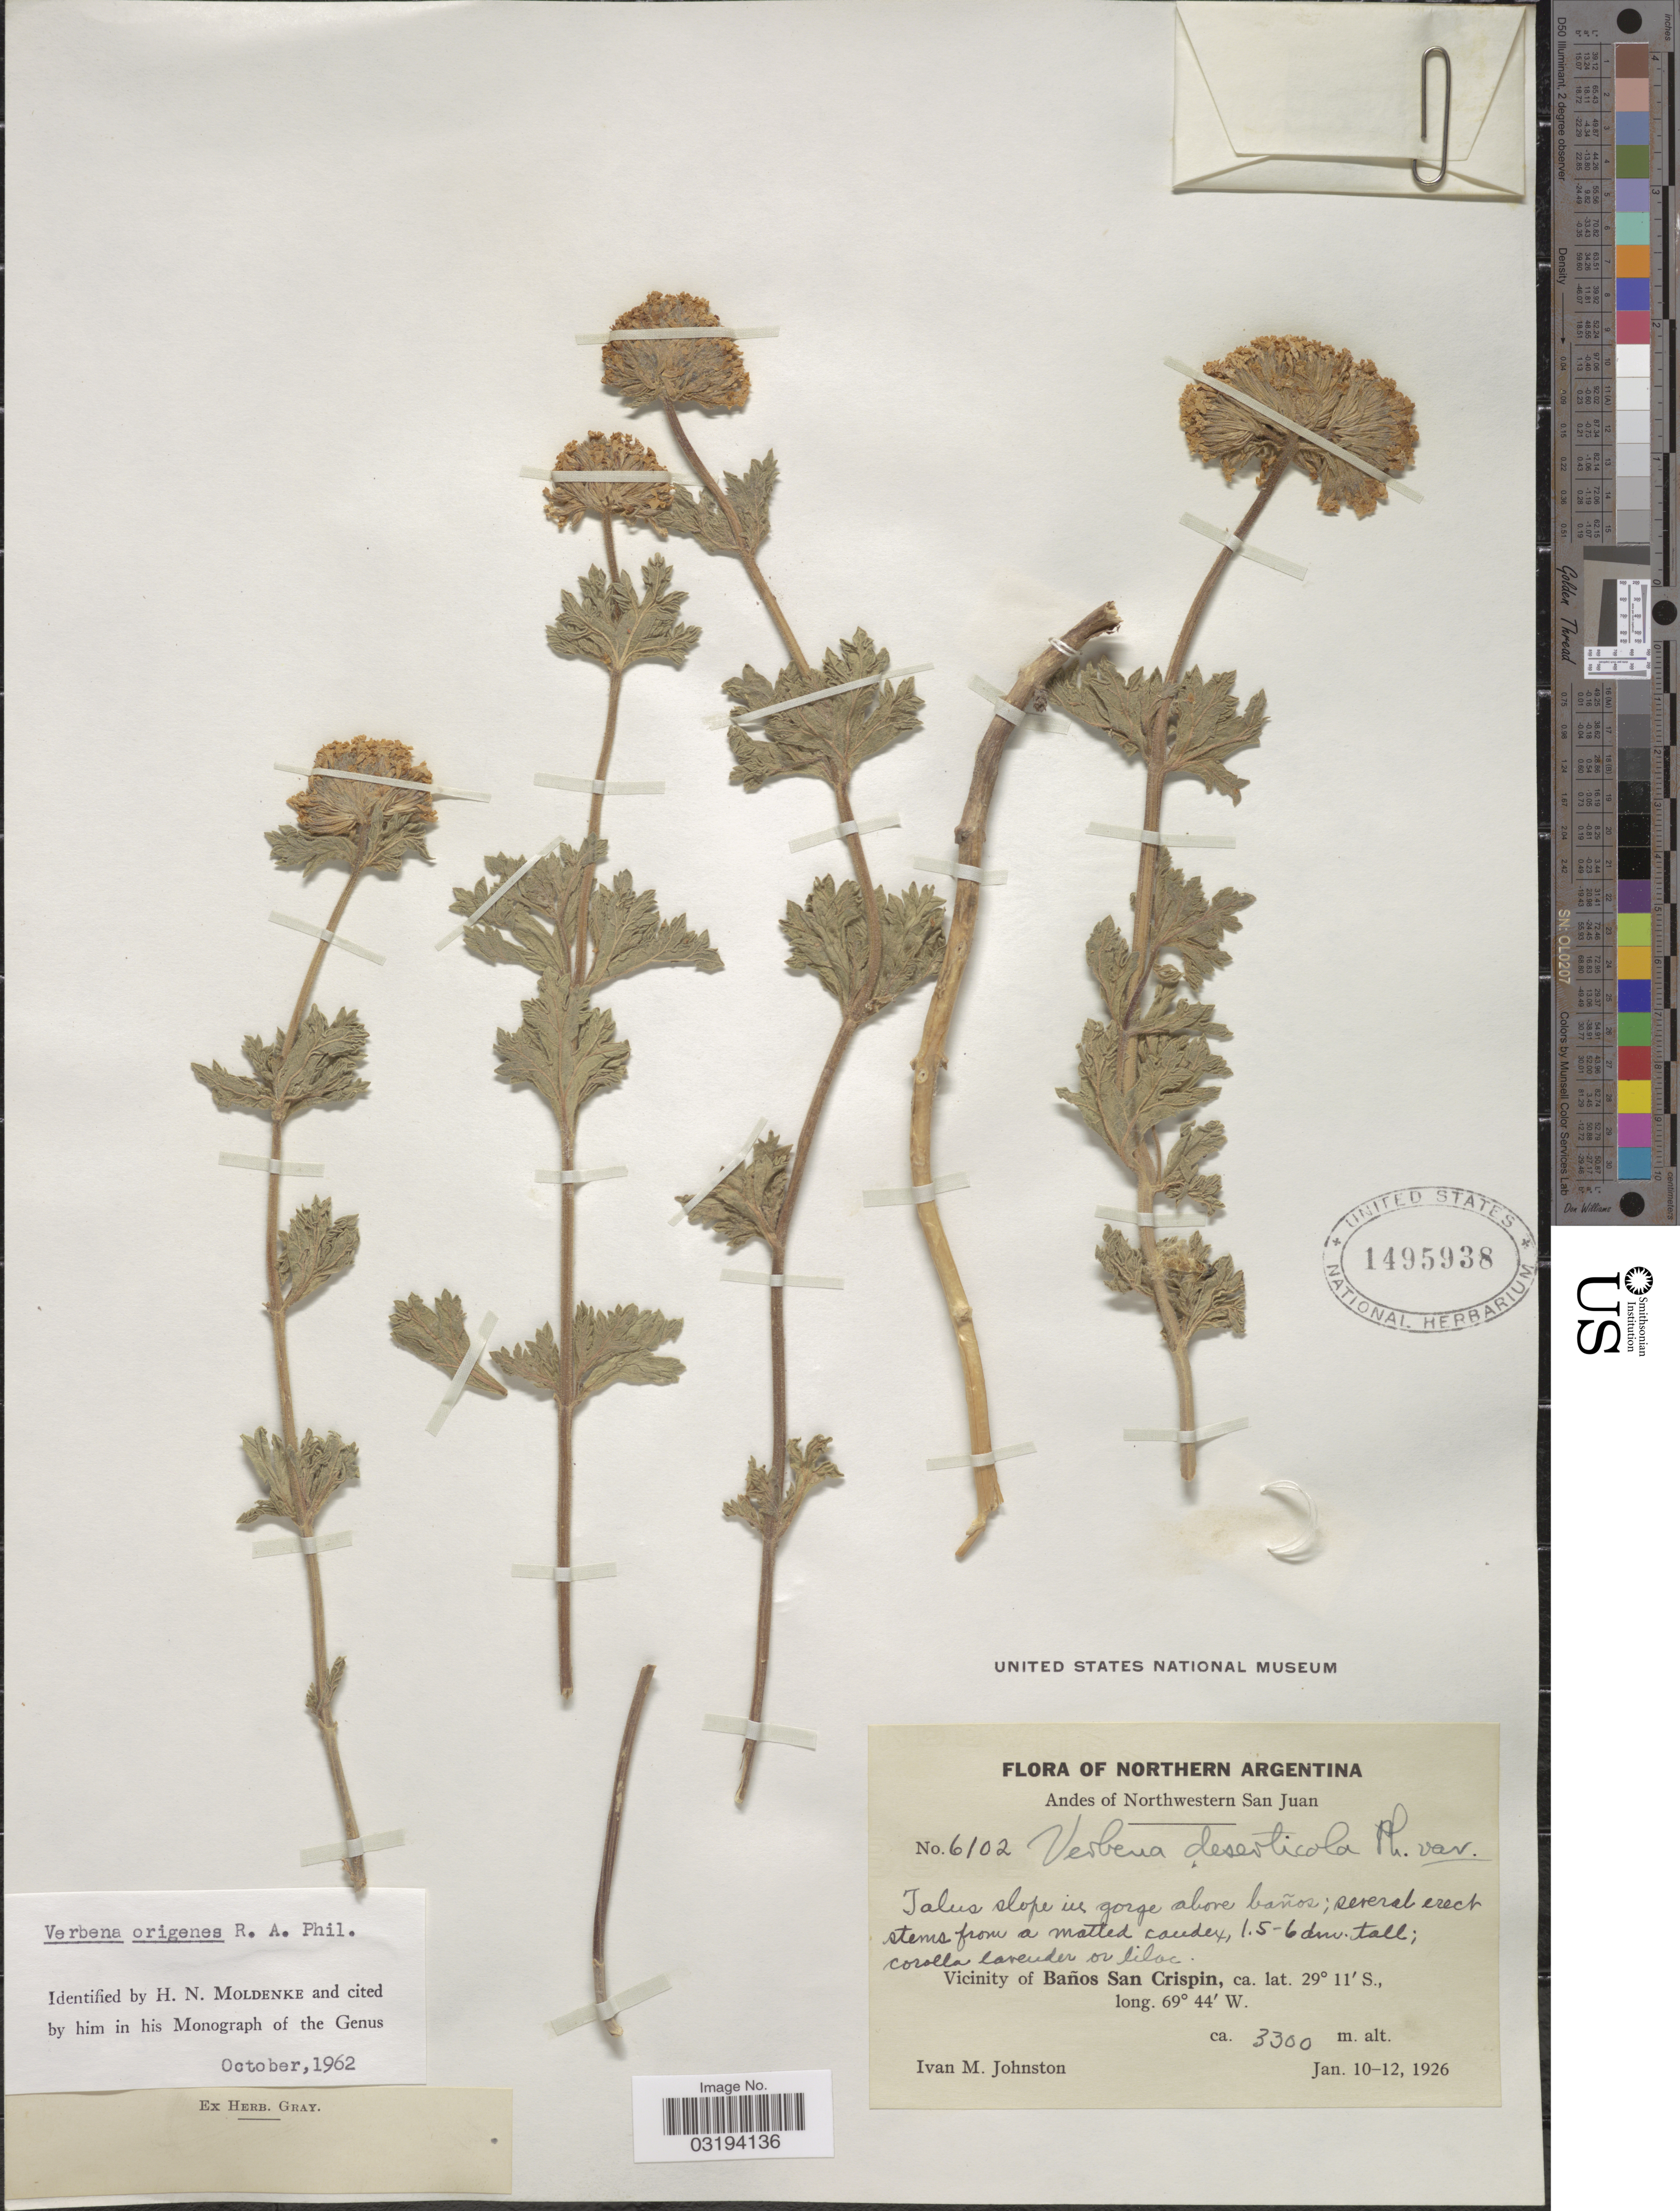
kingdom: Plantae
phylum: Tracheophyta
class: Magnoliopsida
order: Lamiales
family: Verbenaceae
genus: Verbena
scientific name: Verbena origenes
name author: Phil.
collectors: I.M. Johnston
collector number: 6102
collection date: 1926-01-10/1926-01-12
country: Argentina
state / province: San Juan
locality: Northern Argentina. Andes of Northwestern San Juan. Vicinity of Baños San Crispin.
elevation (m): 3300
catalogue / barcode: US 1495938